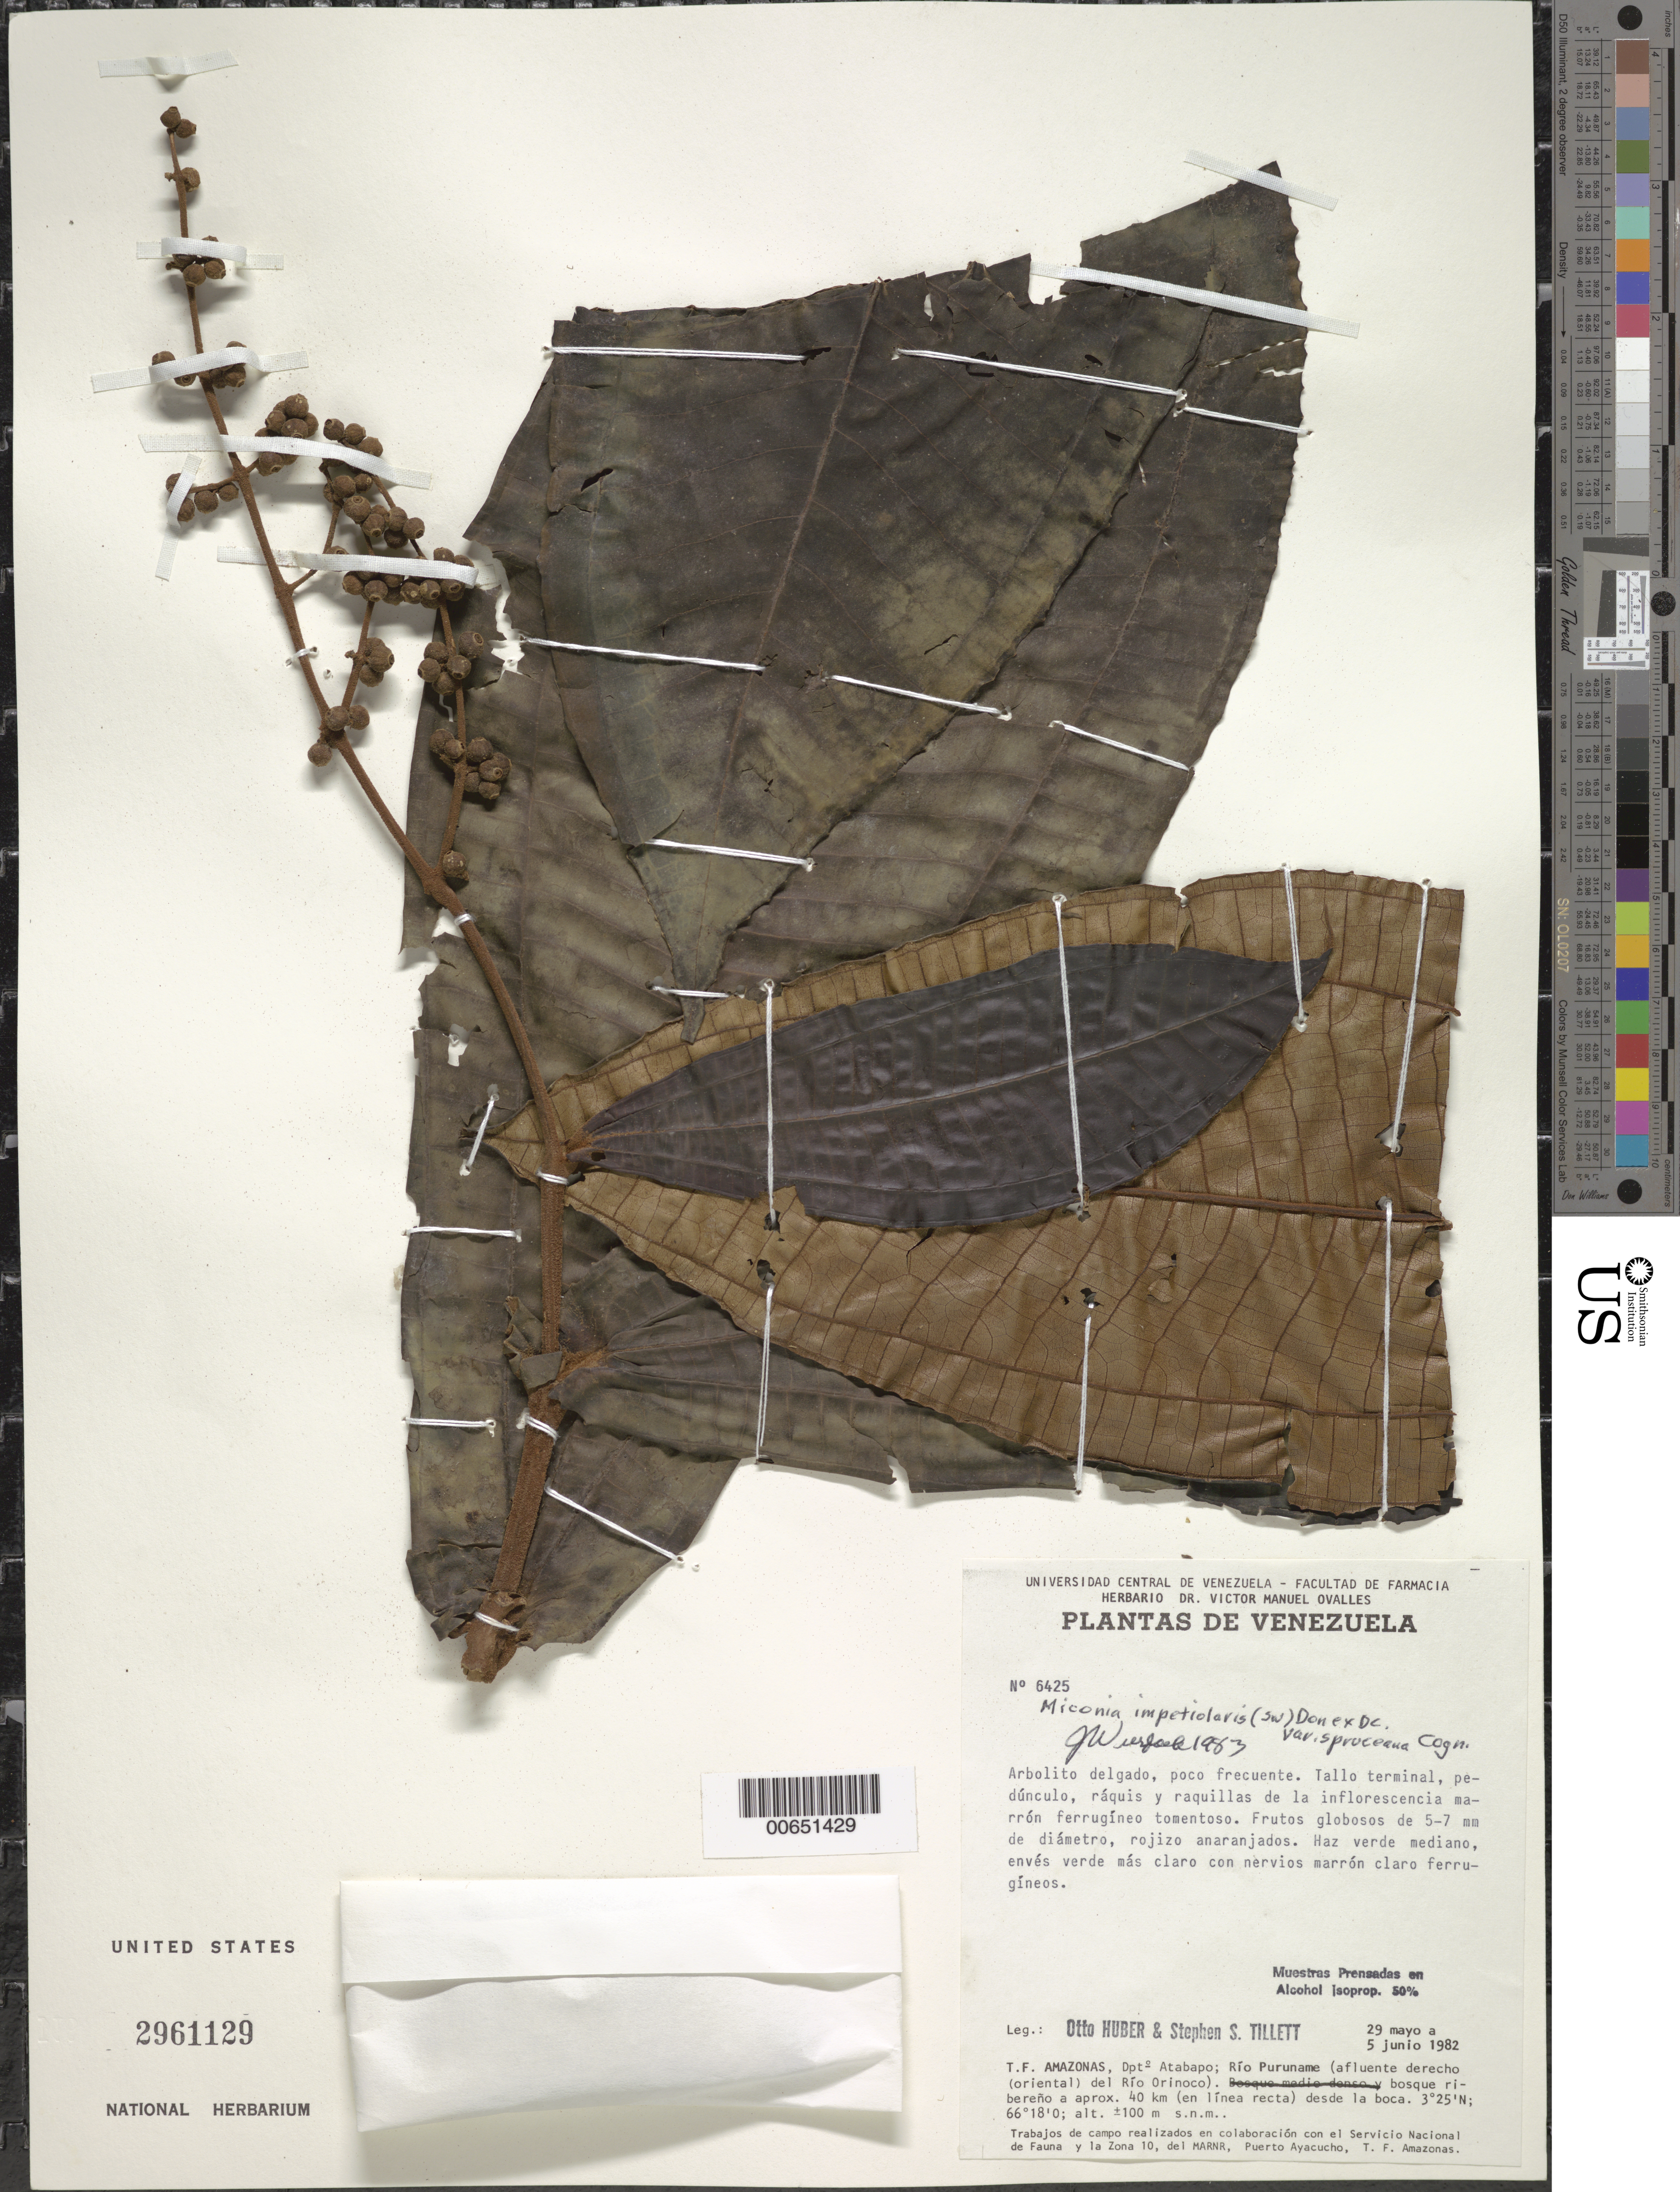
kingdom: Plantae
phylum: Tracheophyta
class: Magnoliopsida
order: Myrtales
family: Melastomataceae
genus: Miconia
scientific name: Miconia impetiolaris var. spruceana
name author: Cogn.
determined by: Wurdack, John J., (US), US (UNITED STATES)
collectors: O. Huber & S. S. Tillett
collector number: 6425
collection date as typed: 29-May-82 to 5-Jun-82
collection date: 1982-05-29/1982-06-05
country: Venezuela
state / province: Amazonas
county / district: Atabapo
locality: Río Puruname, aprox 40 km (en linea recta) desde la boca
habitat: Bosque ribereno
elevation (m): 100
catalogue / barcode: US 2961129